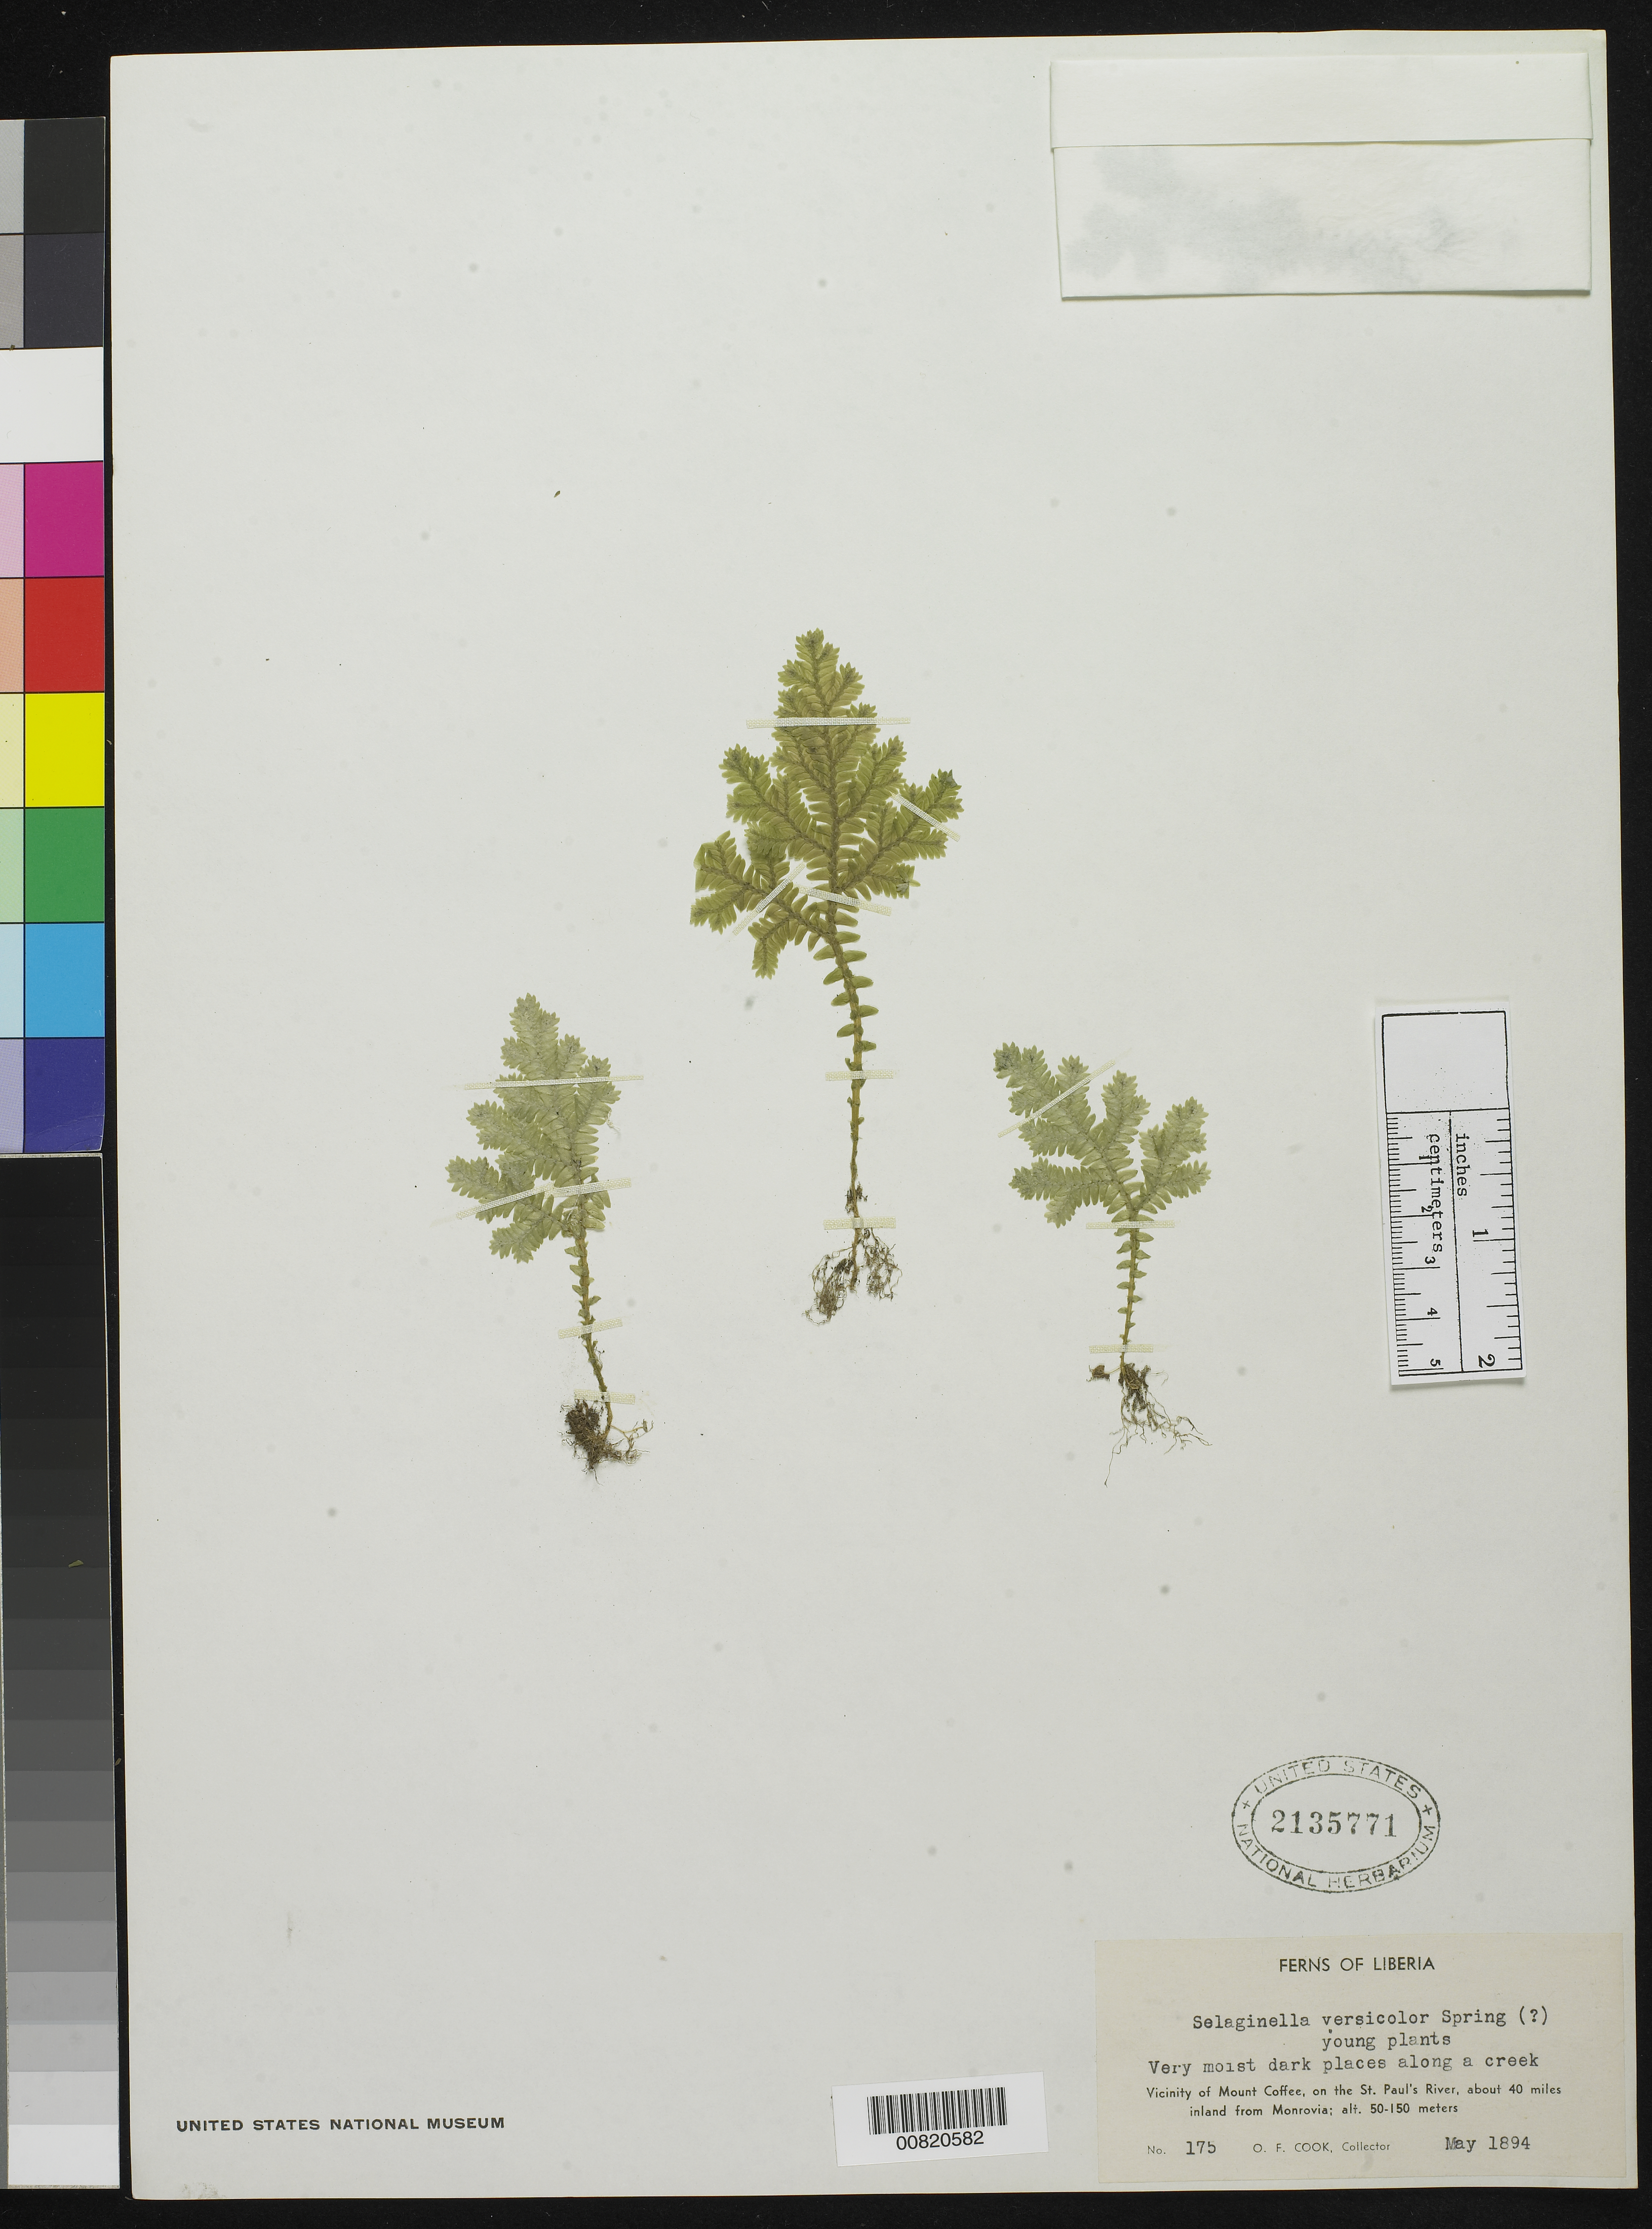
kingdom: Plantae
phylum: Tracheophyta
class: Lycopodiopsida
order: Selaginellales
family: Selaginellaceae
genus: Selaginella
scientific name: Selaginella versicolor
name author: Spring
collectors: O. F. Cook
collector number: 175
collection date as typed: May 1894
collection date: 1894-05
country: Liberia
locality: Vicinity of Mt. Coffee, on the St. Paul's River, about 40 miles inland from Monrovia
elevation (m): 50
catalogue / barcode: US 2135771